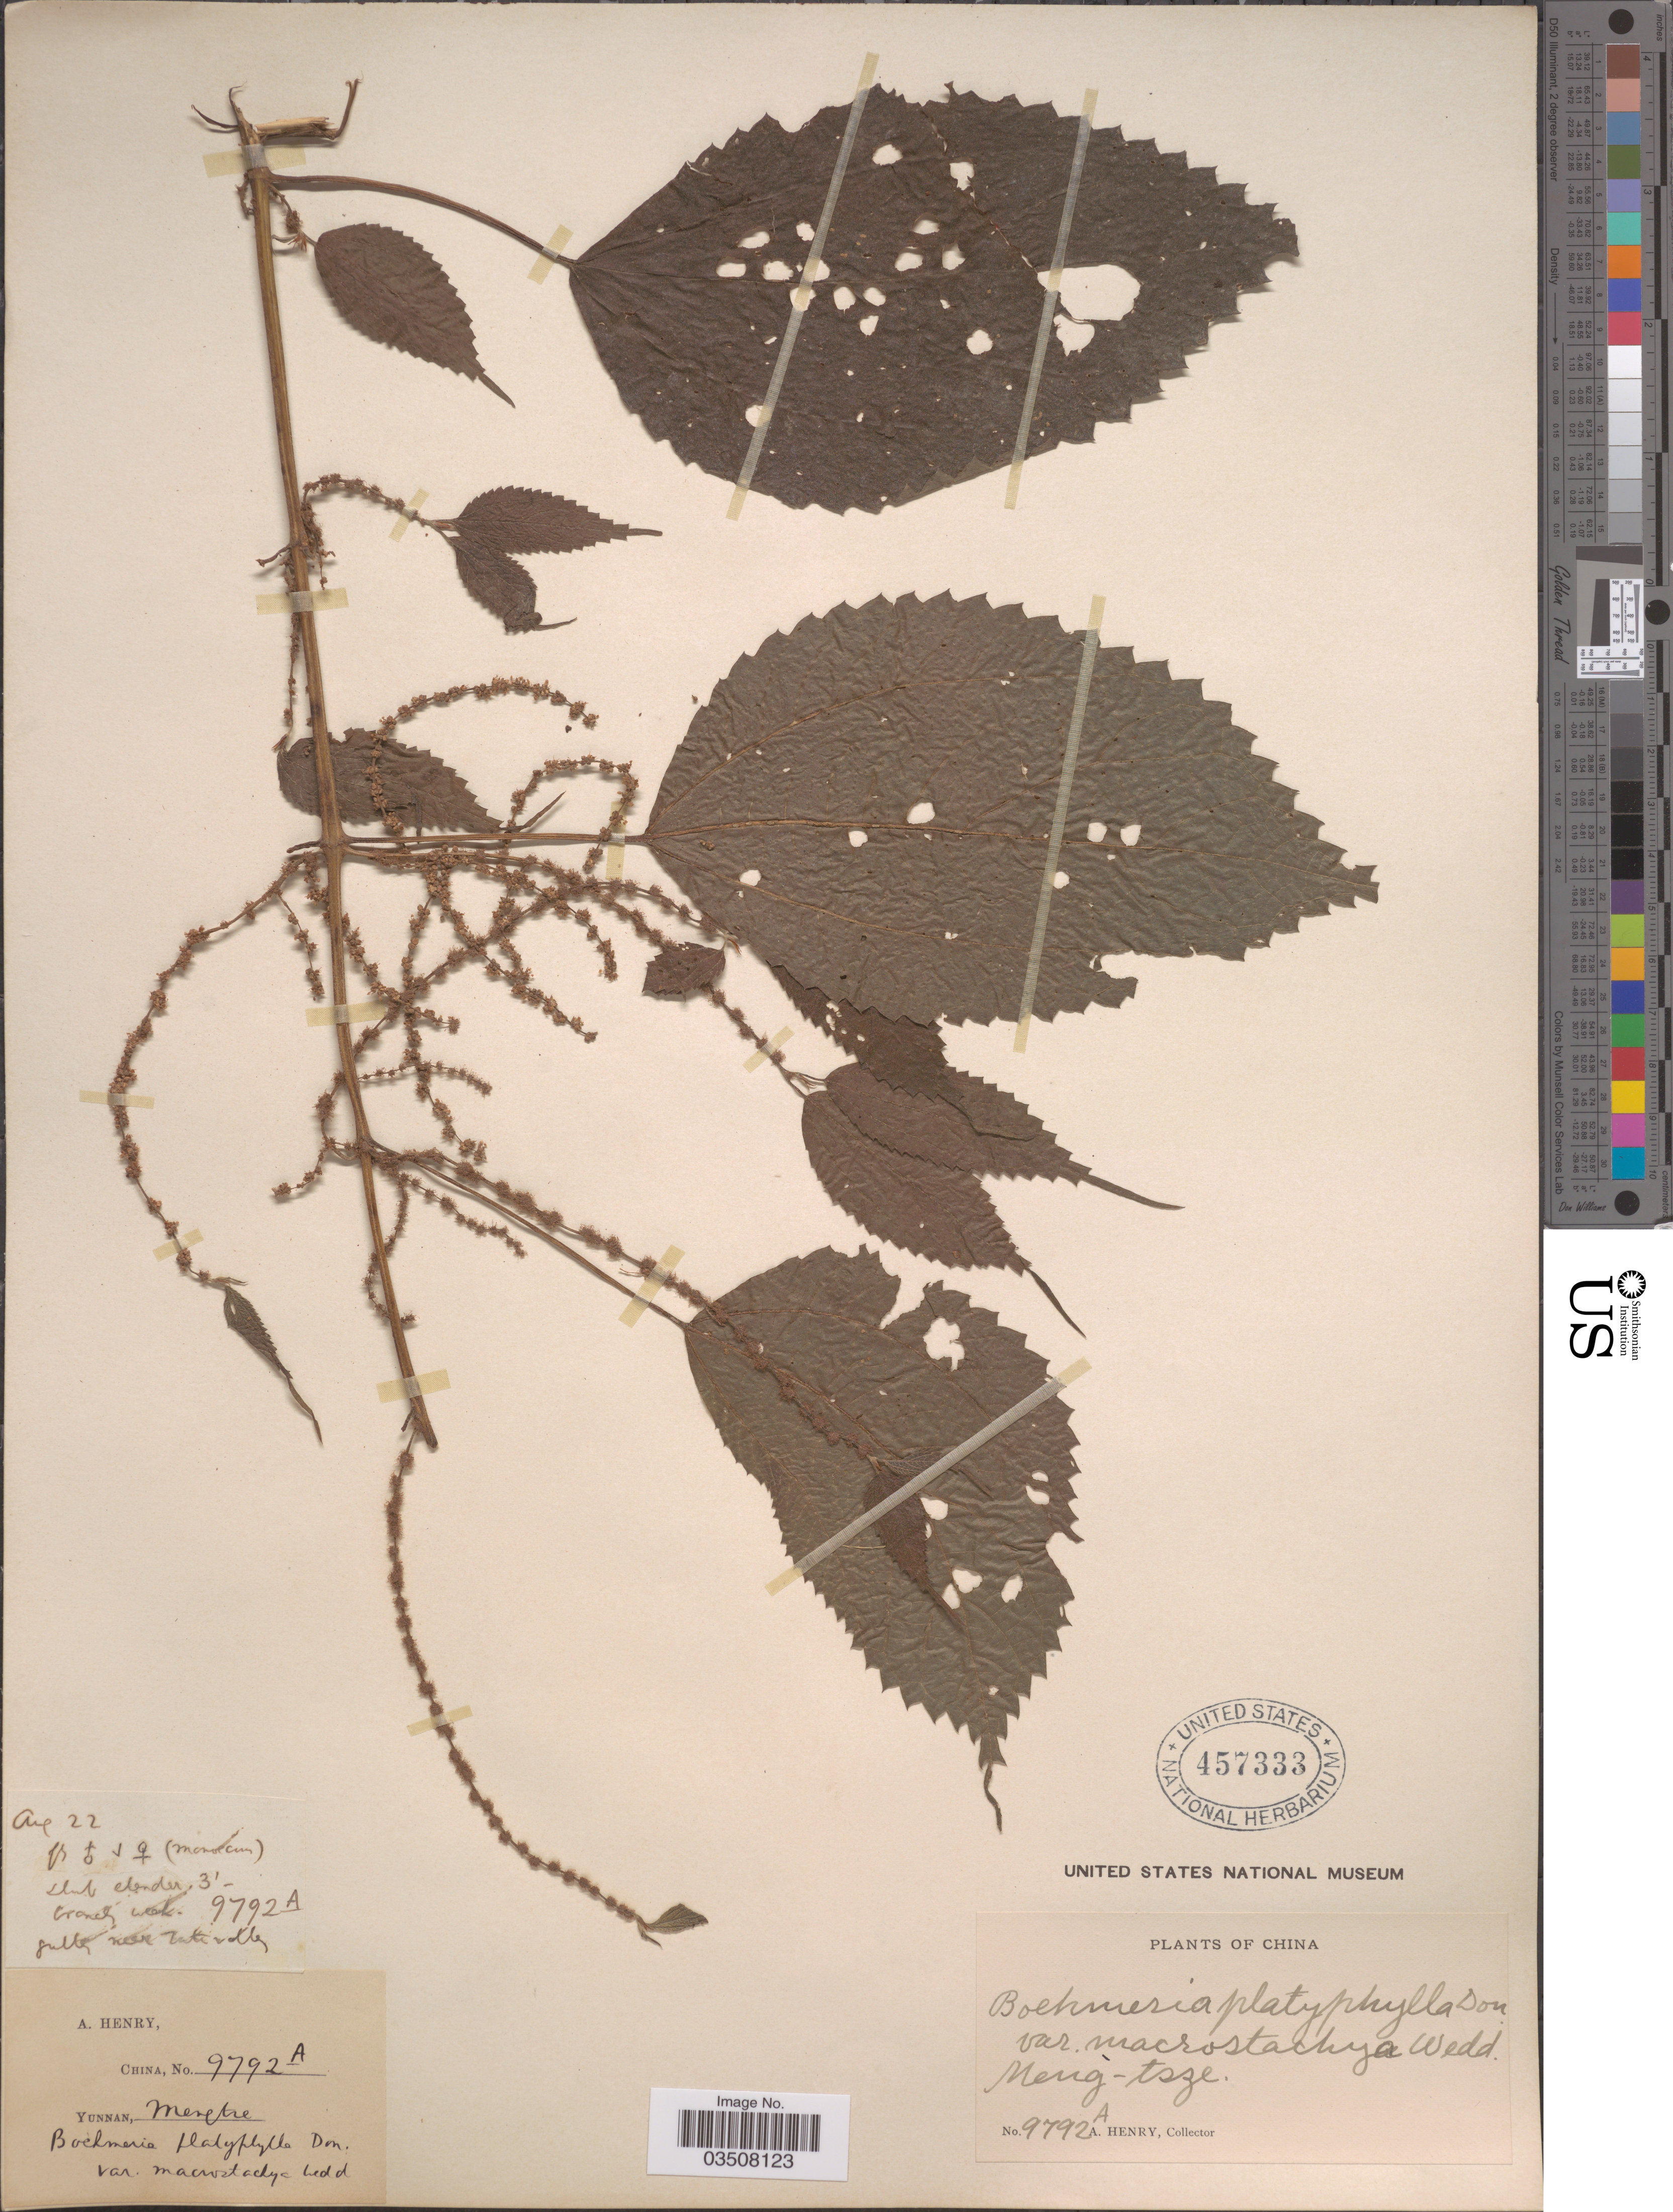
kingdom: Plantae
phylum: Tracheophyta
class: Magnoliopsida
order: Rosales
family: Urticaceae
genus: Boehmeria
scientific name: Boehmeria virgata var. macrostachya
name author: (Wight) Friis & Wilmot-Dear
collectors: A. Henry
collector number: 9792 A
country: China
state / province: Yunnan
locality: Mengtze.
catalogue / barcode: US 457333